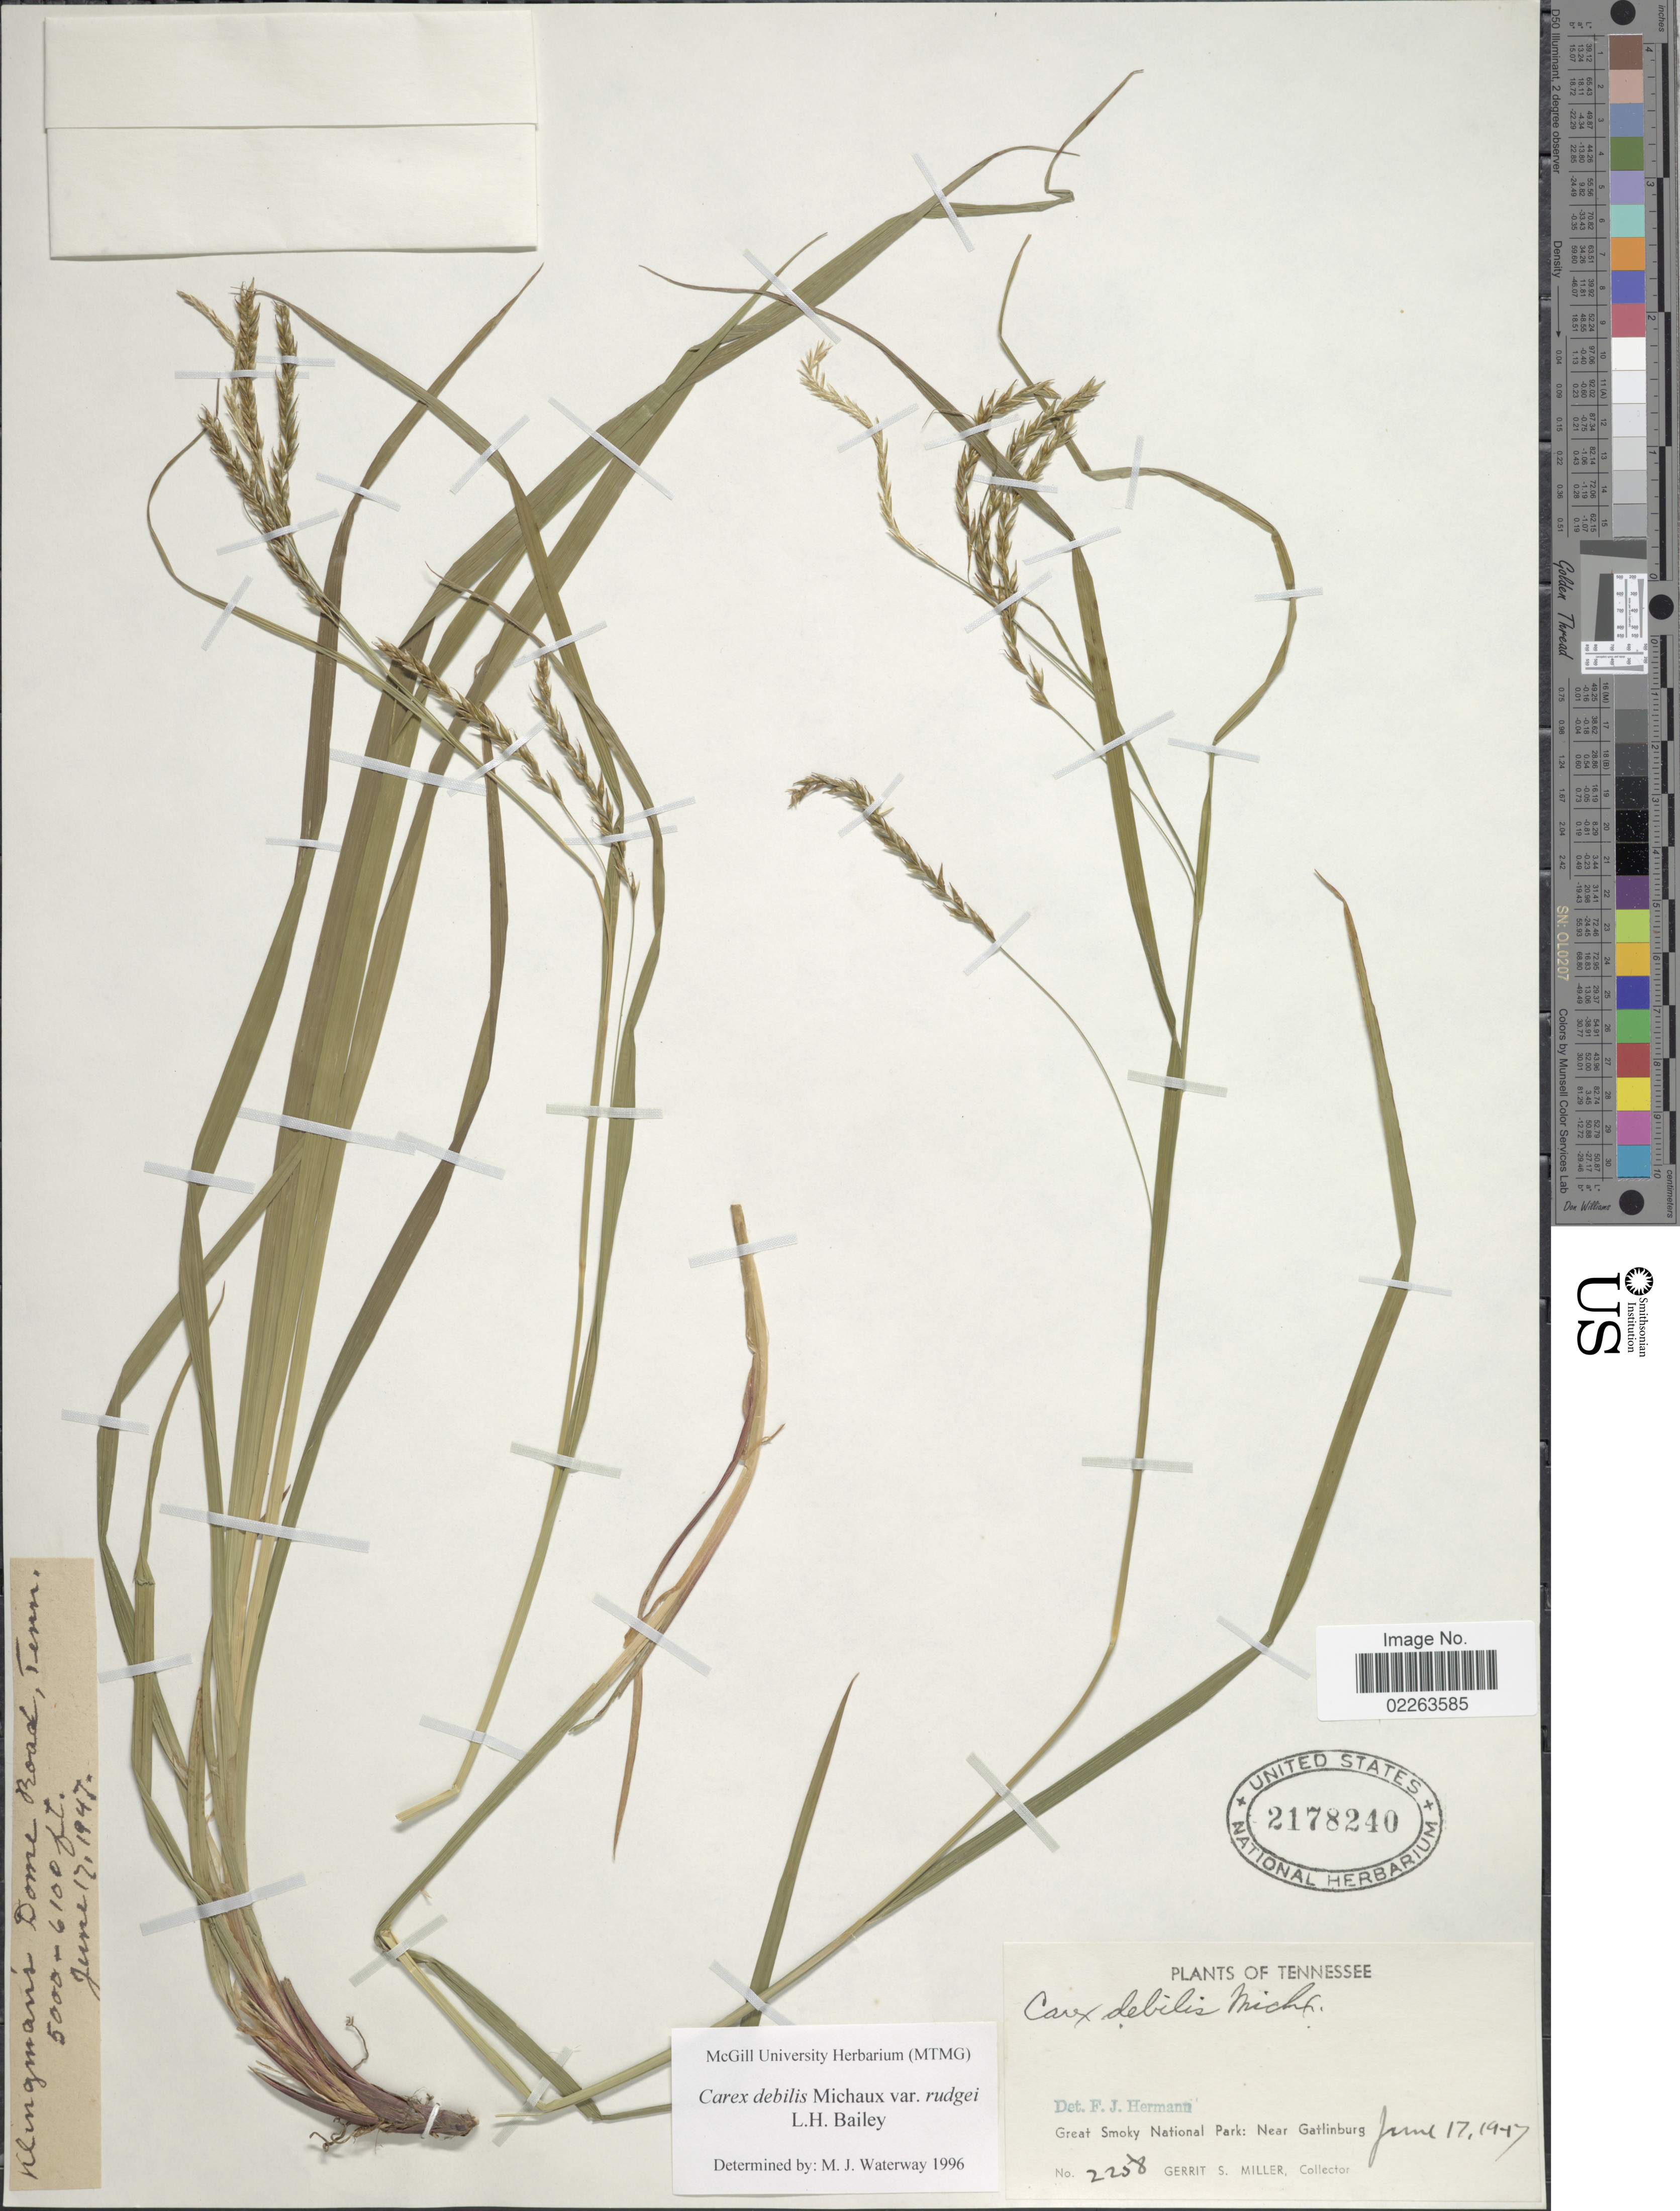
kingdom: Plantae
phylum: Tracheophyta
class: Liliopsida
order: Poales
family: Cyperaceae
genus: Carex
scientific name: Carex flexuosa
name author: Muhl. ex Willd.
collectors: G. S. Miller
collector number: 2258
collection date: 1947-06-17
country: United States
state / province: Tennessee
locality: Great Smokey National Park: Near Gatlinburg. Klingmani Dome Road, Tenn.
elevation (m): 1524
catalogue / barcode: US 2178240